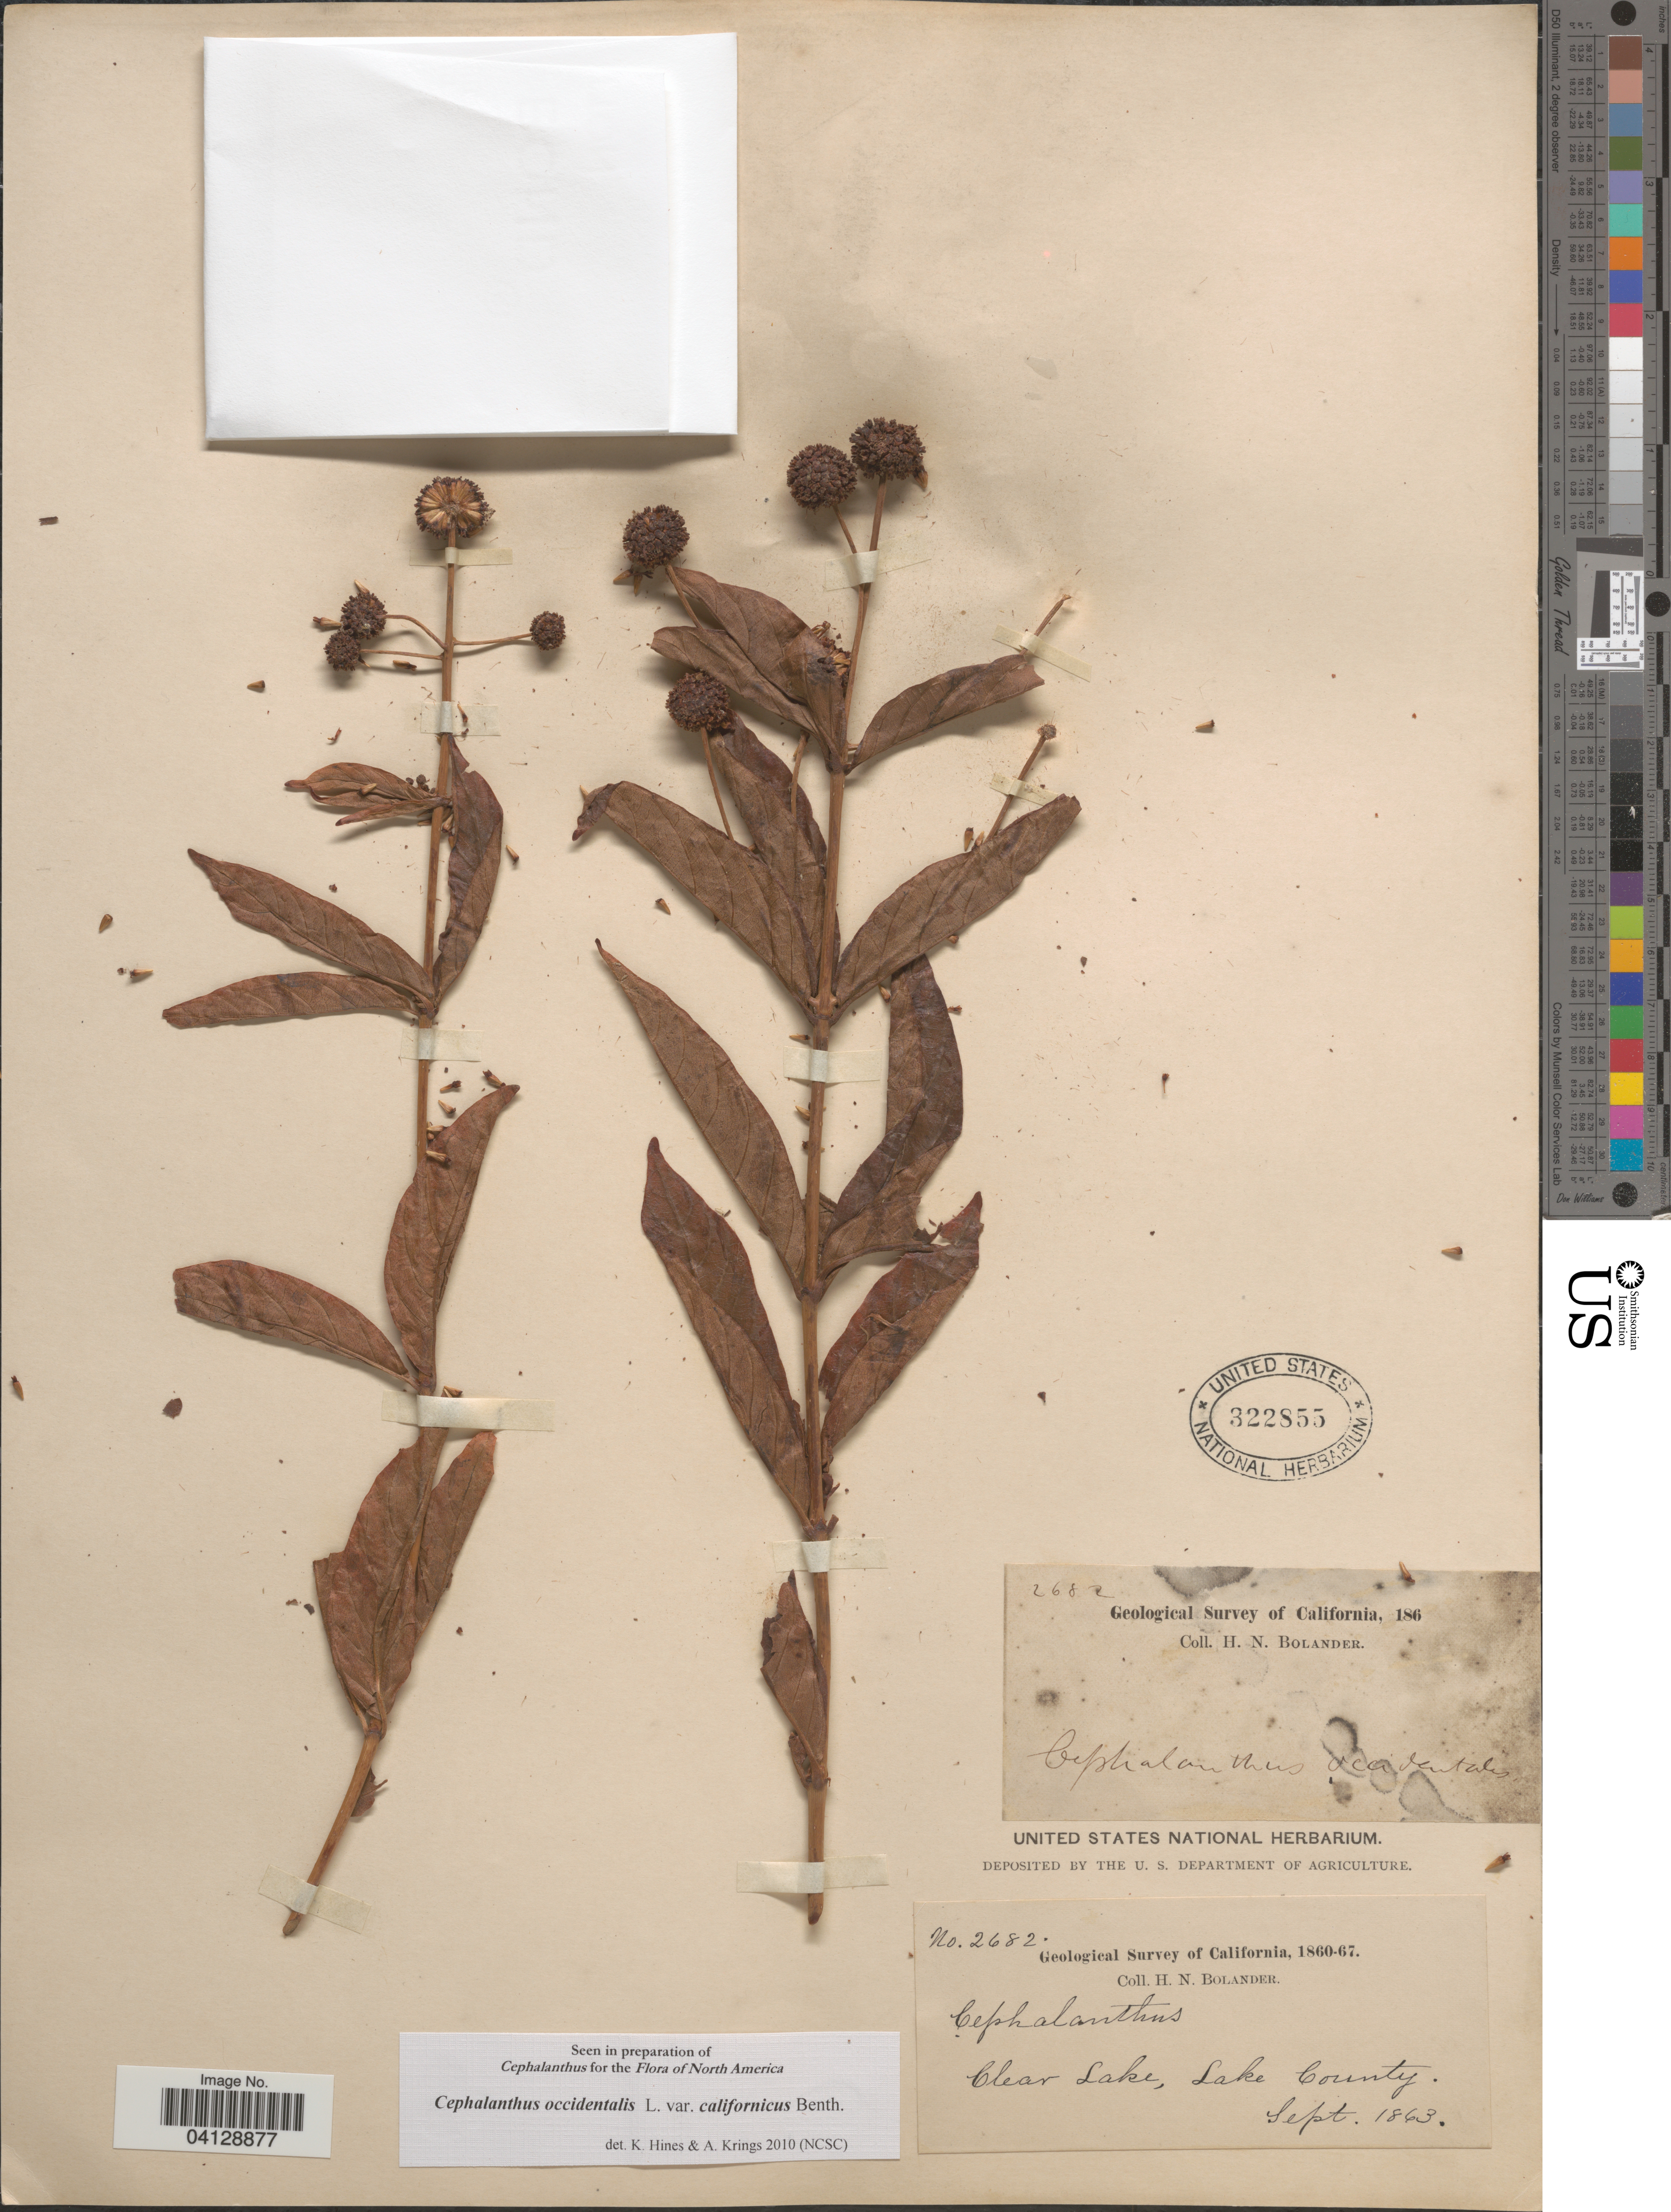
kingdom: Plantae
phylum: Tracheophyta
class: Magnoliopsida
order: Gentianales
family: Rubiaceae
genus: Cephalanthus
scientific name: Cephalanthus occidentalis var. californicus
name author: Benth.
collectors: H. Bolander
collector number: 2682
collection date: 1863-09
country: United States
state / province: California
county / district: Lake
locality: Geological Survey of California, 1860-67. Clear Lake, Lake County.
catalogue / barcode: US 322855